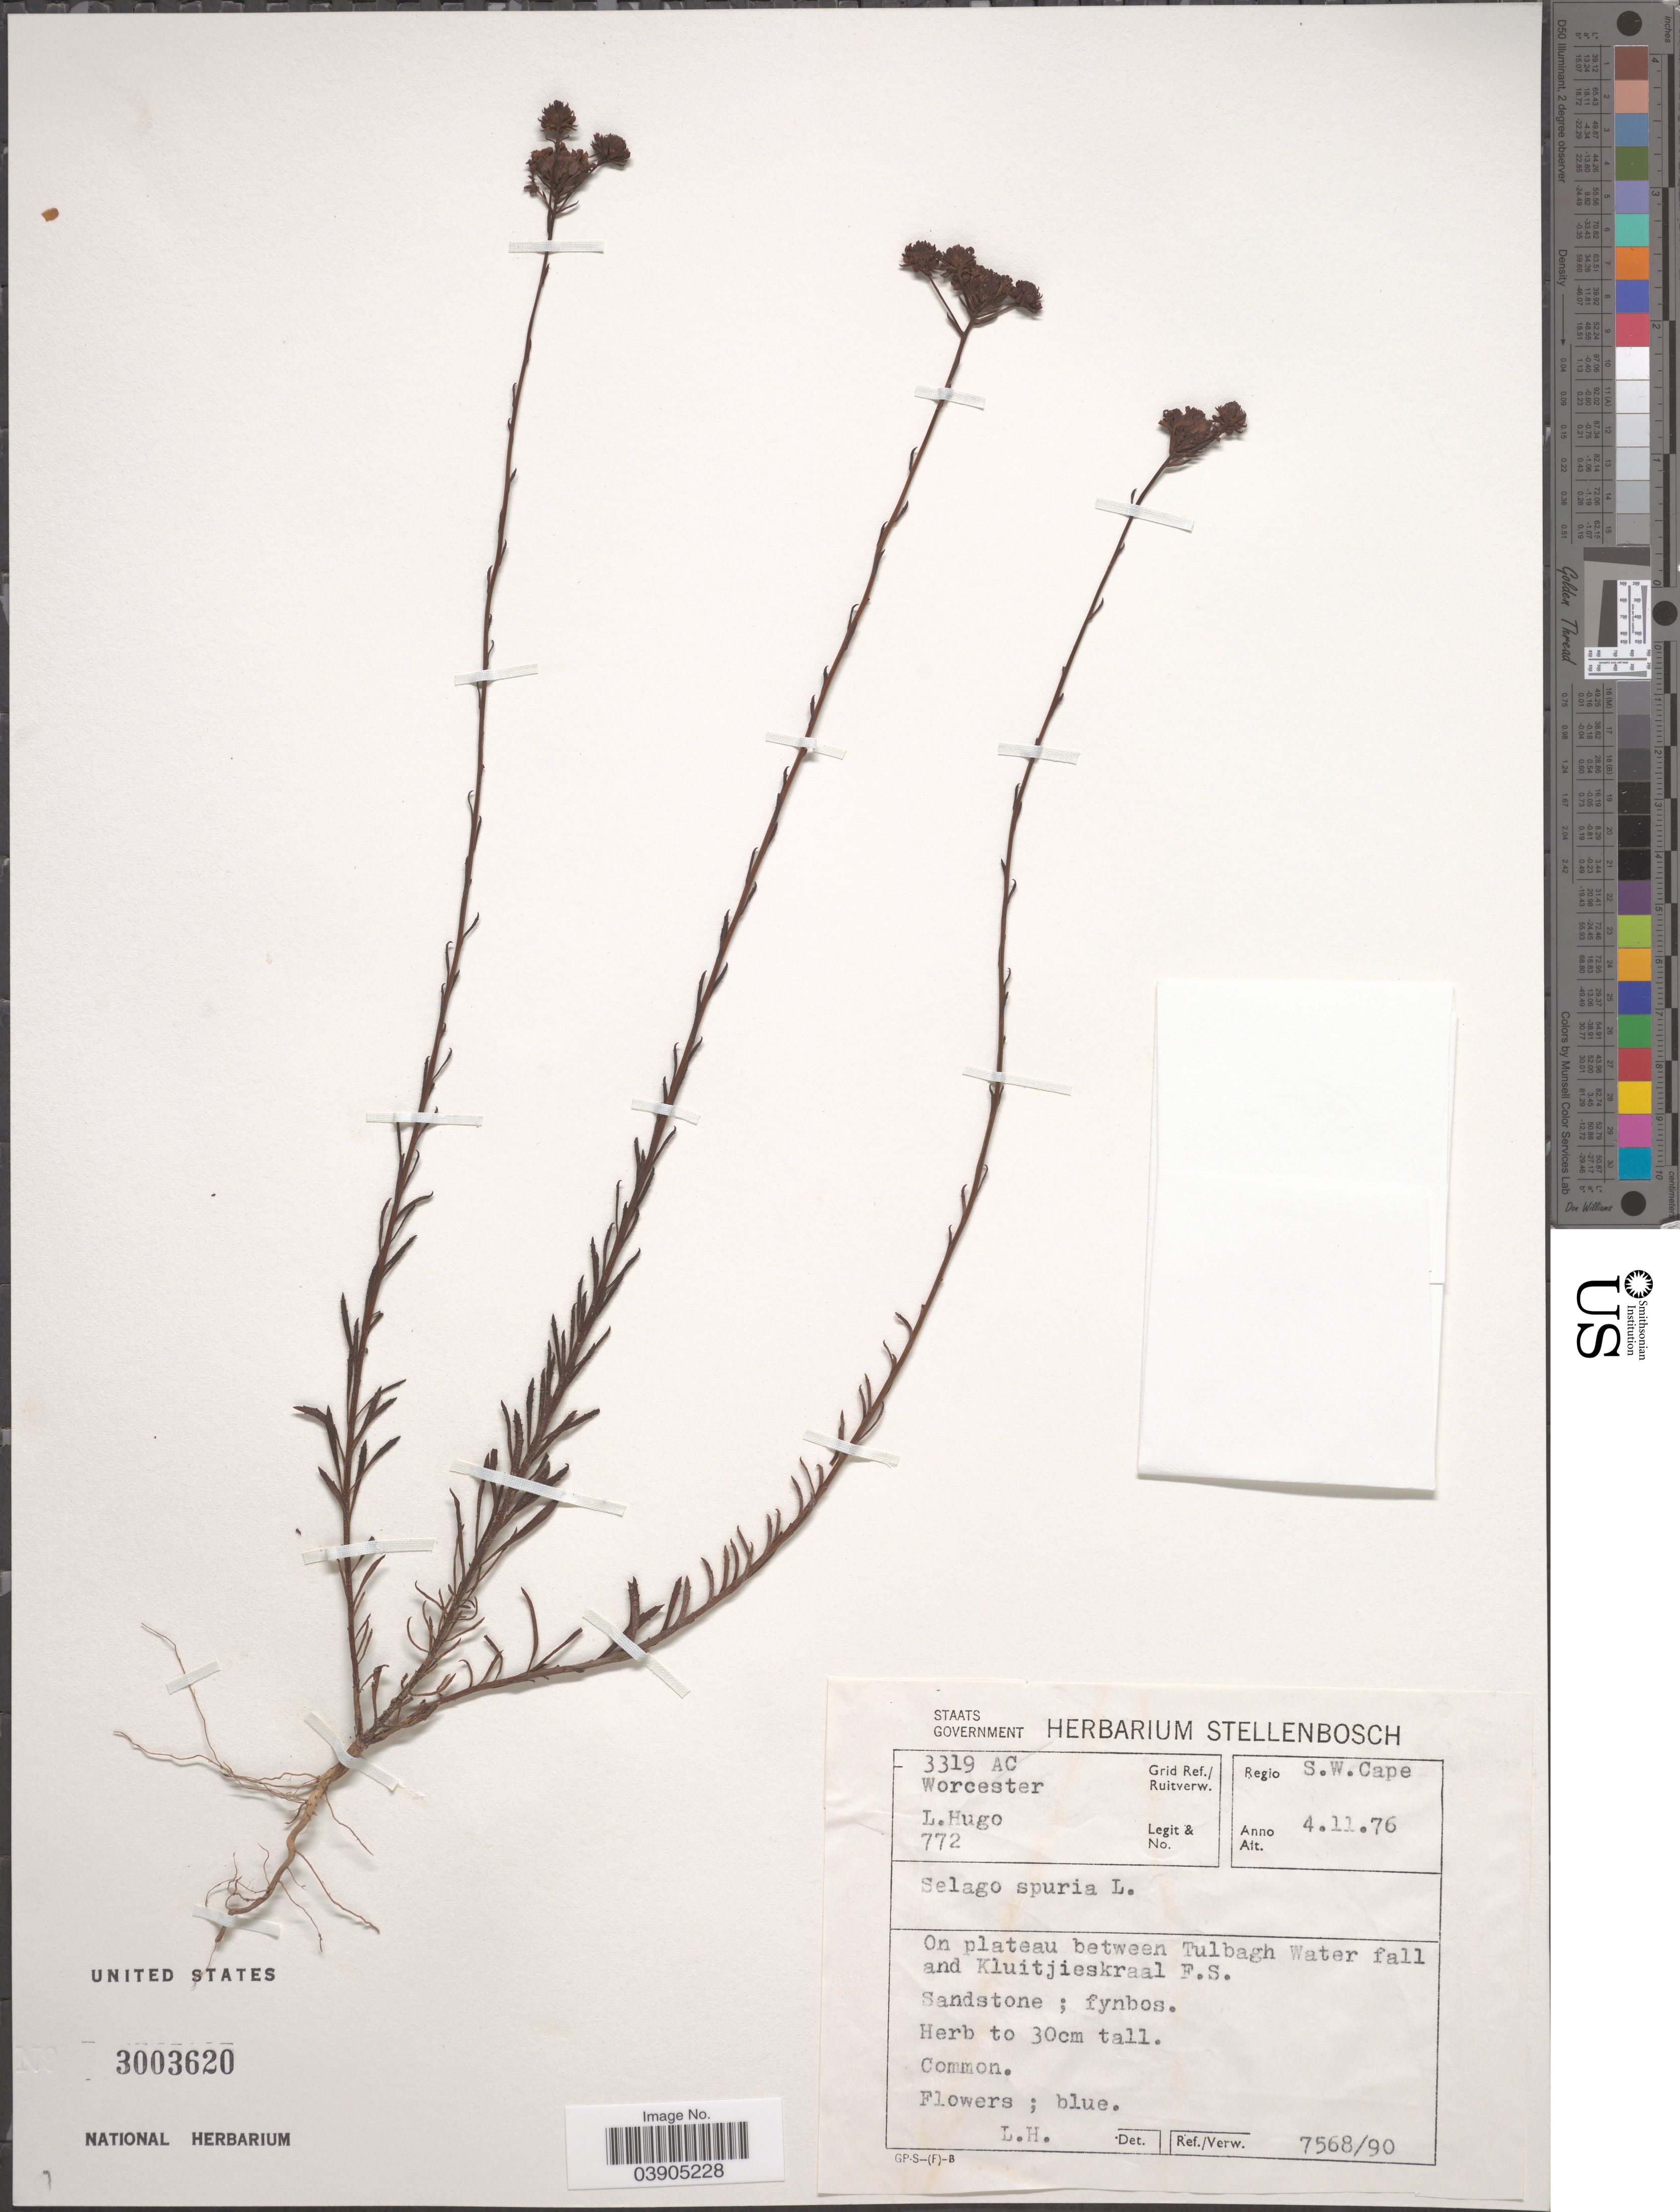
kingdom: Plantae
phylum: Tracheophyta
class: Magnoliopsida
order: Lamiales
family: Scrophulariaceae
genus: Selago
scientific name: Selago spuria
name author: L.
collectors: L. Hugo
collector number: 772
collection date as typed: Transcribed d/m/y: 4/11/76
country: South Africa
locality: Grid Ref./ Ruitverw. 319 AC Worcester. Regio S. W. Cape. On plateau between Tulbagh Water fall and Kluitjieskraal F.S.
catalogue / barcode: US 3003620